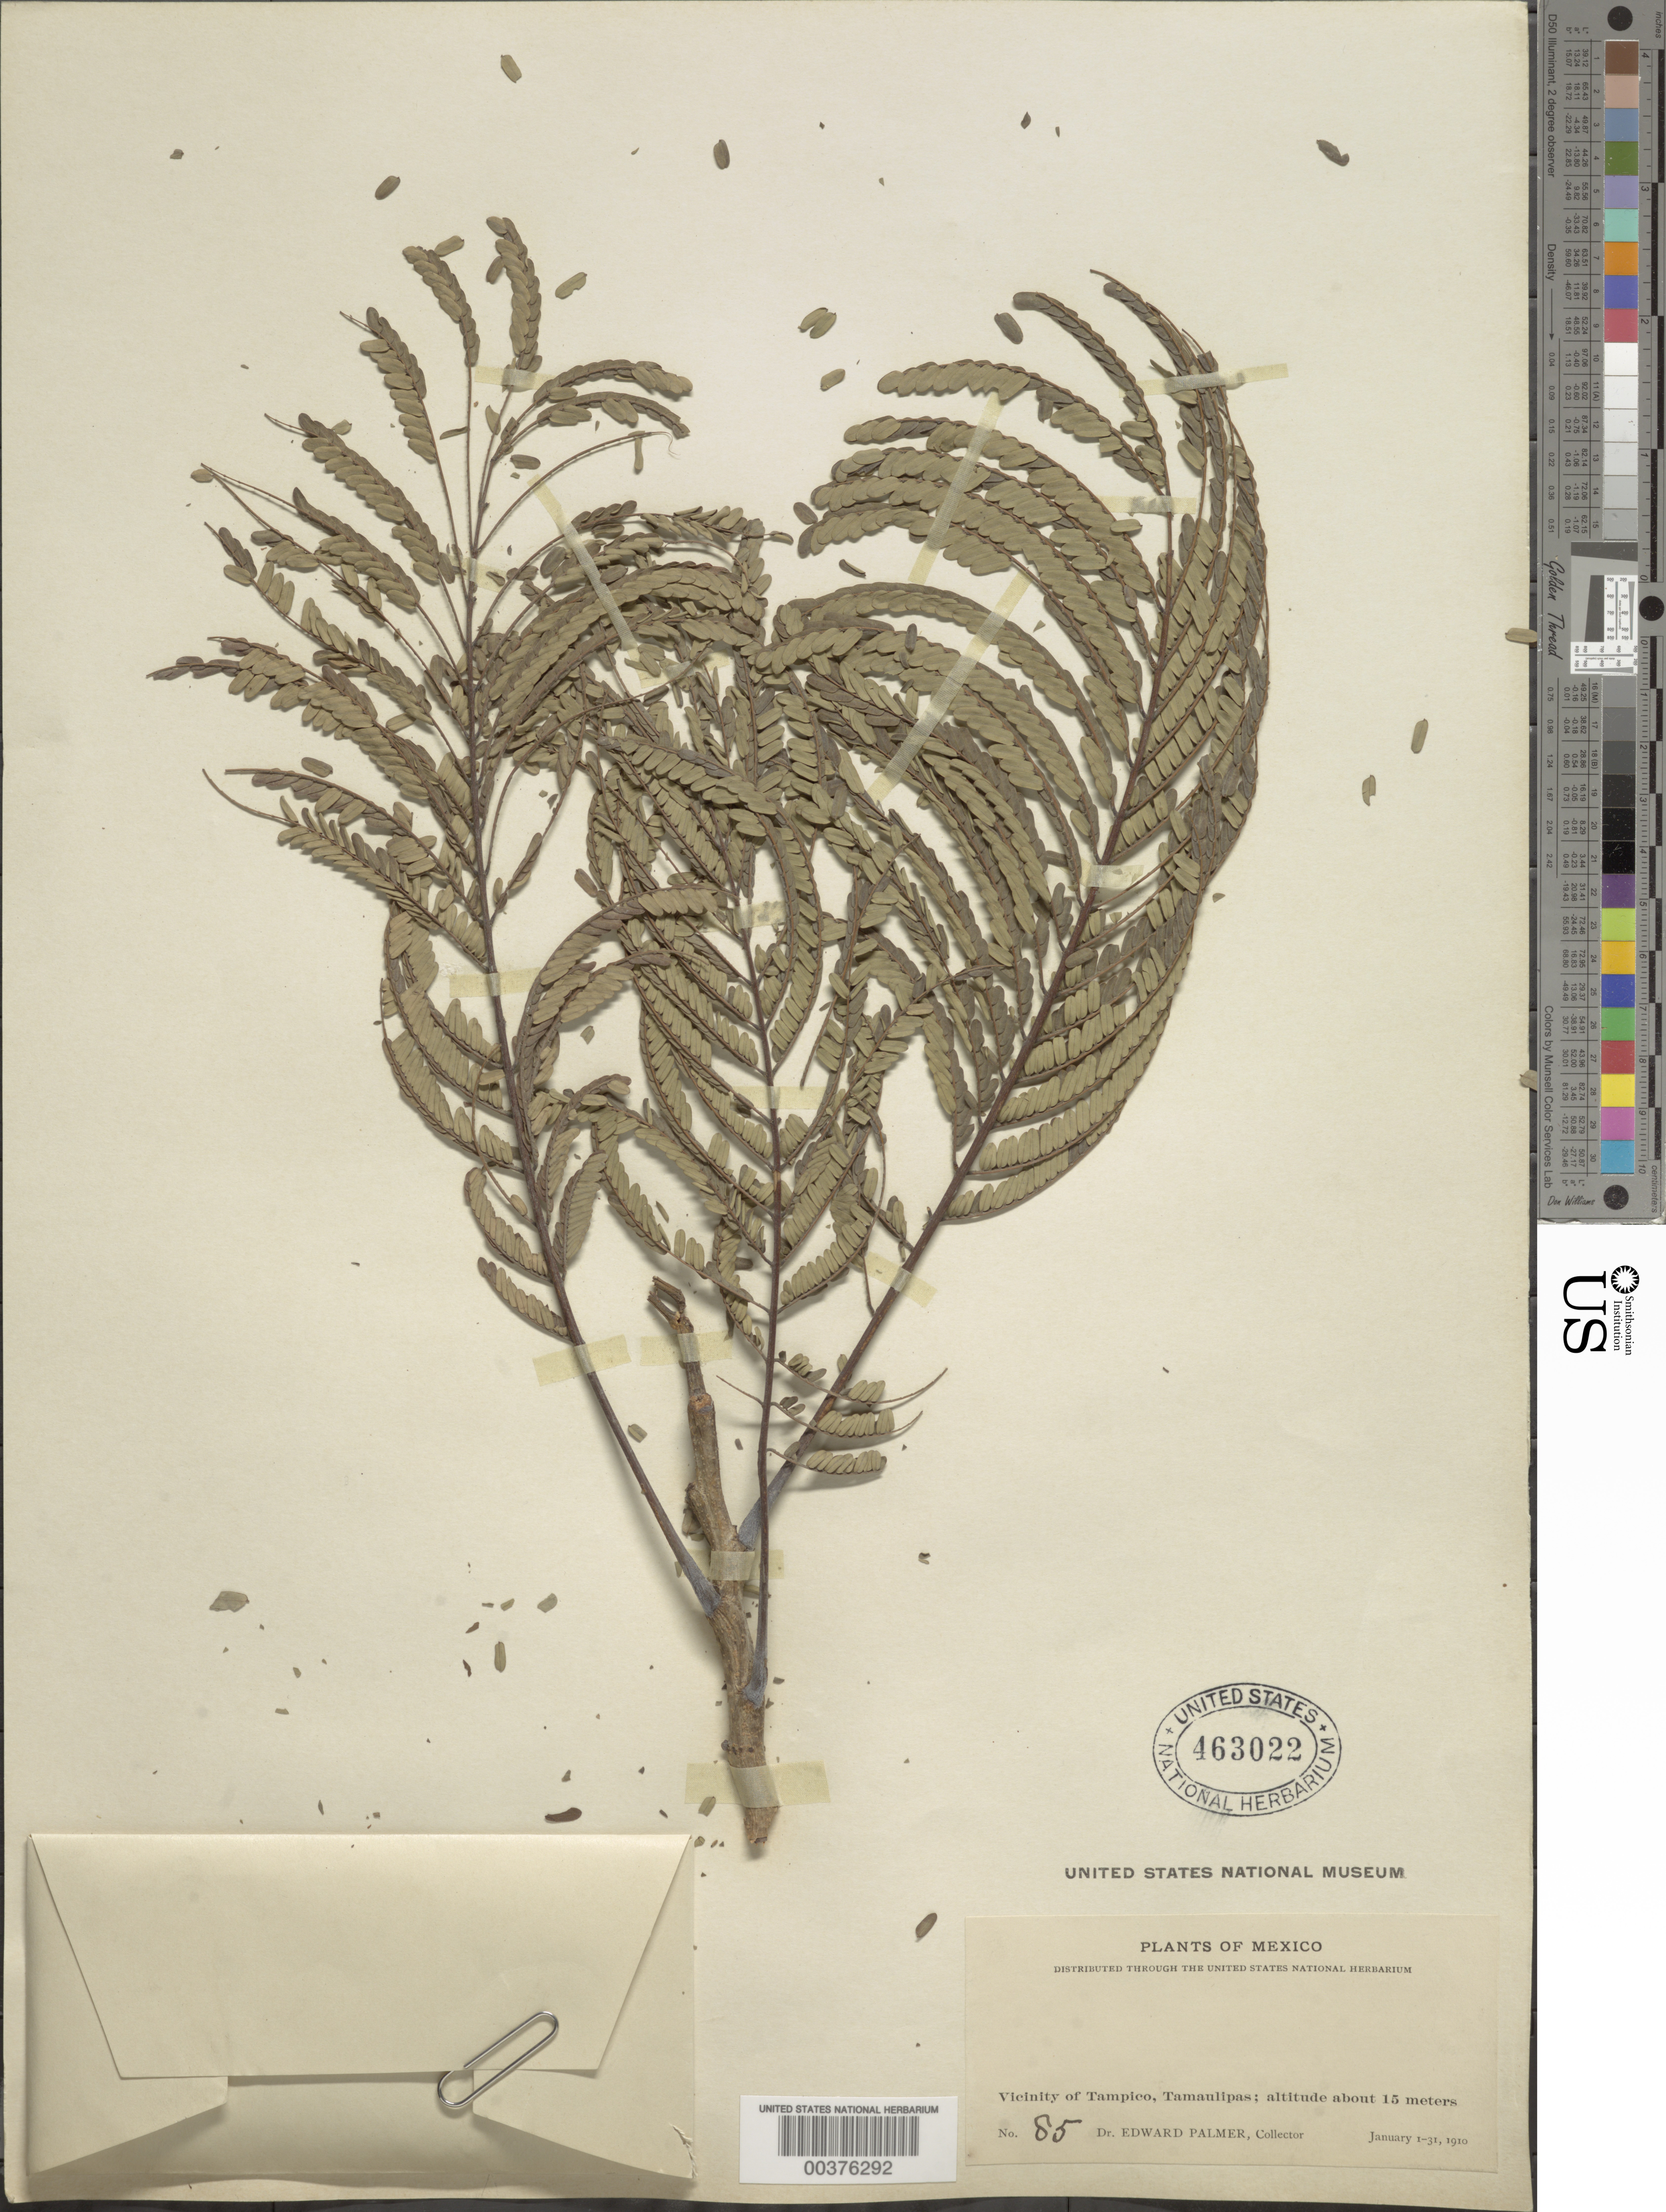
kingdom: Plantae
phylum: Tracheophyta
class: Magnoliopsida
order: Fabales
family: Fabaceae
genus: Delonix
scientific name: Delonix regia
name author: (Bojer ex Hook.) Raf.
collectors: E. Palmer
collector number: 85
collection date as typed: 01 Jan 1910 to 31 Jan 1910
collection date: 1910-01-01/1910-01-31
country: Mexico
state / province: Tamaulipas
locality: Vicinity of tampico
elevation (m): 15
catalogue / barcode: US 463022